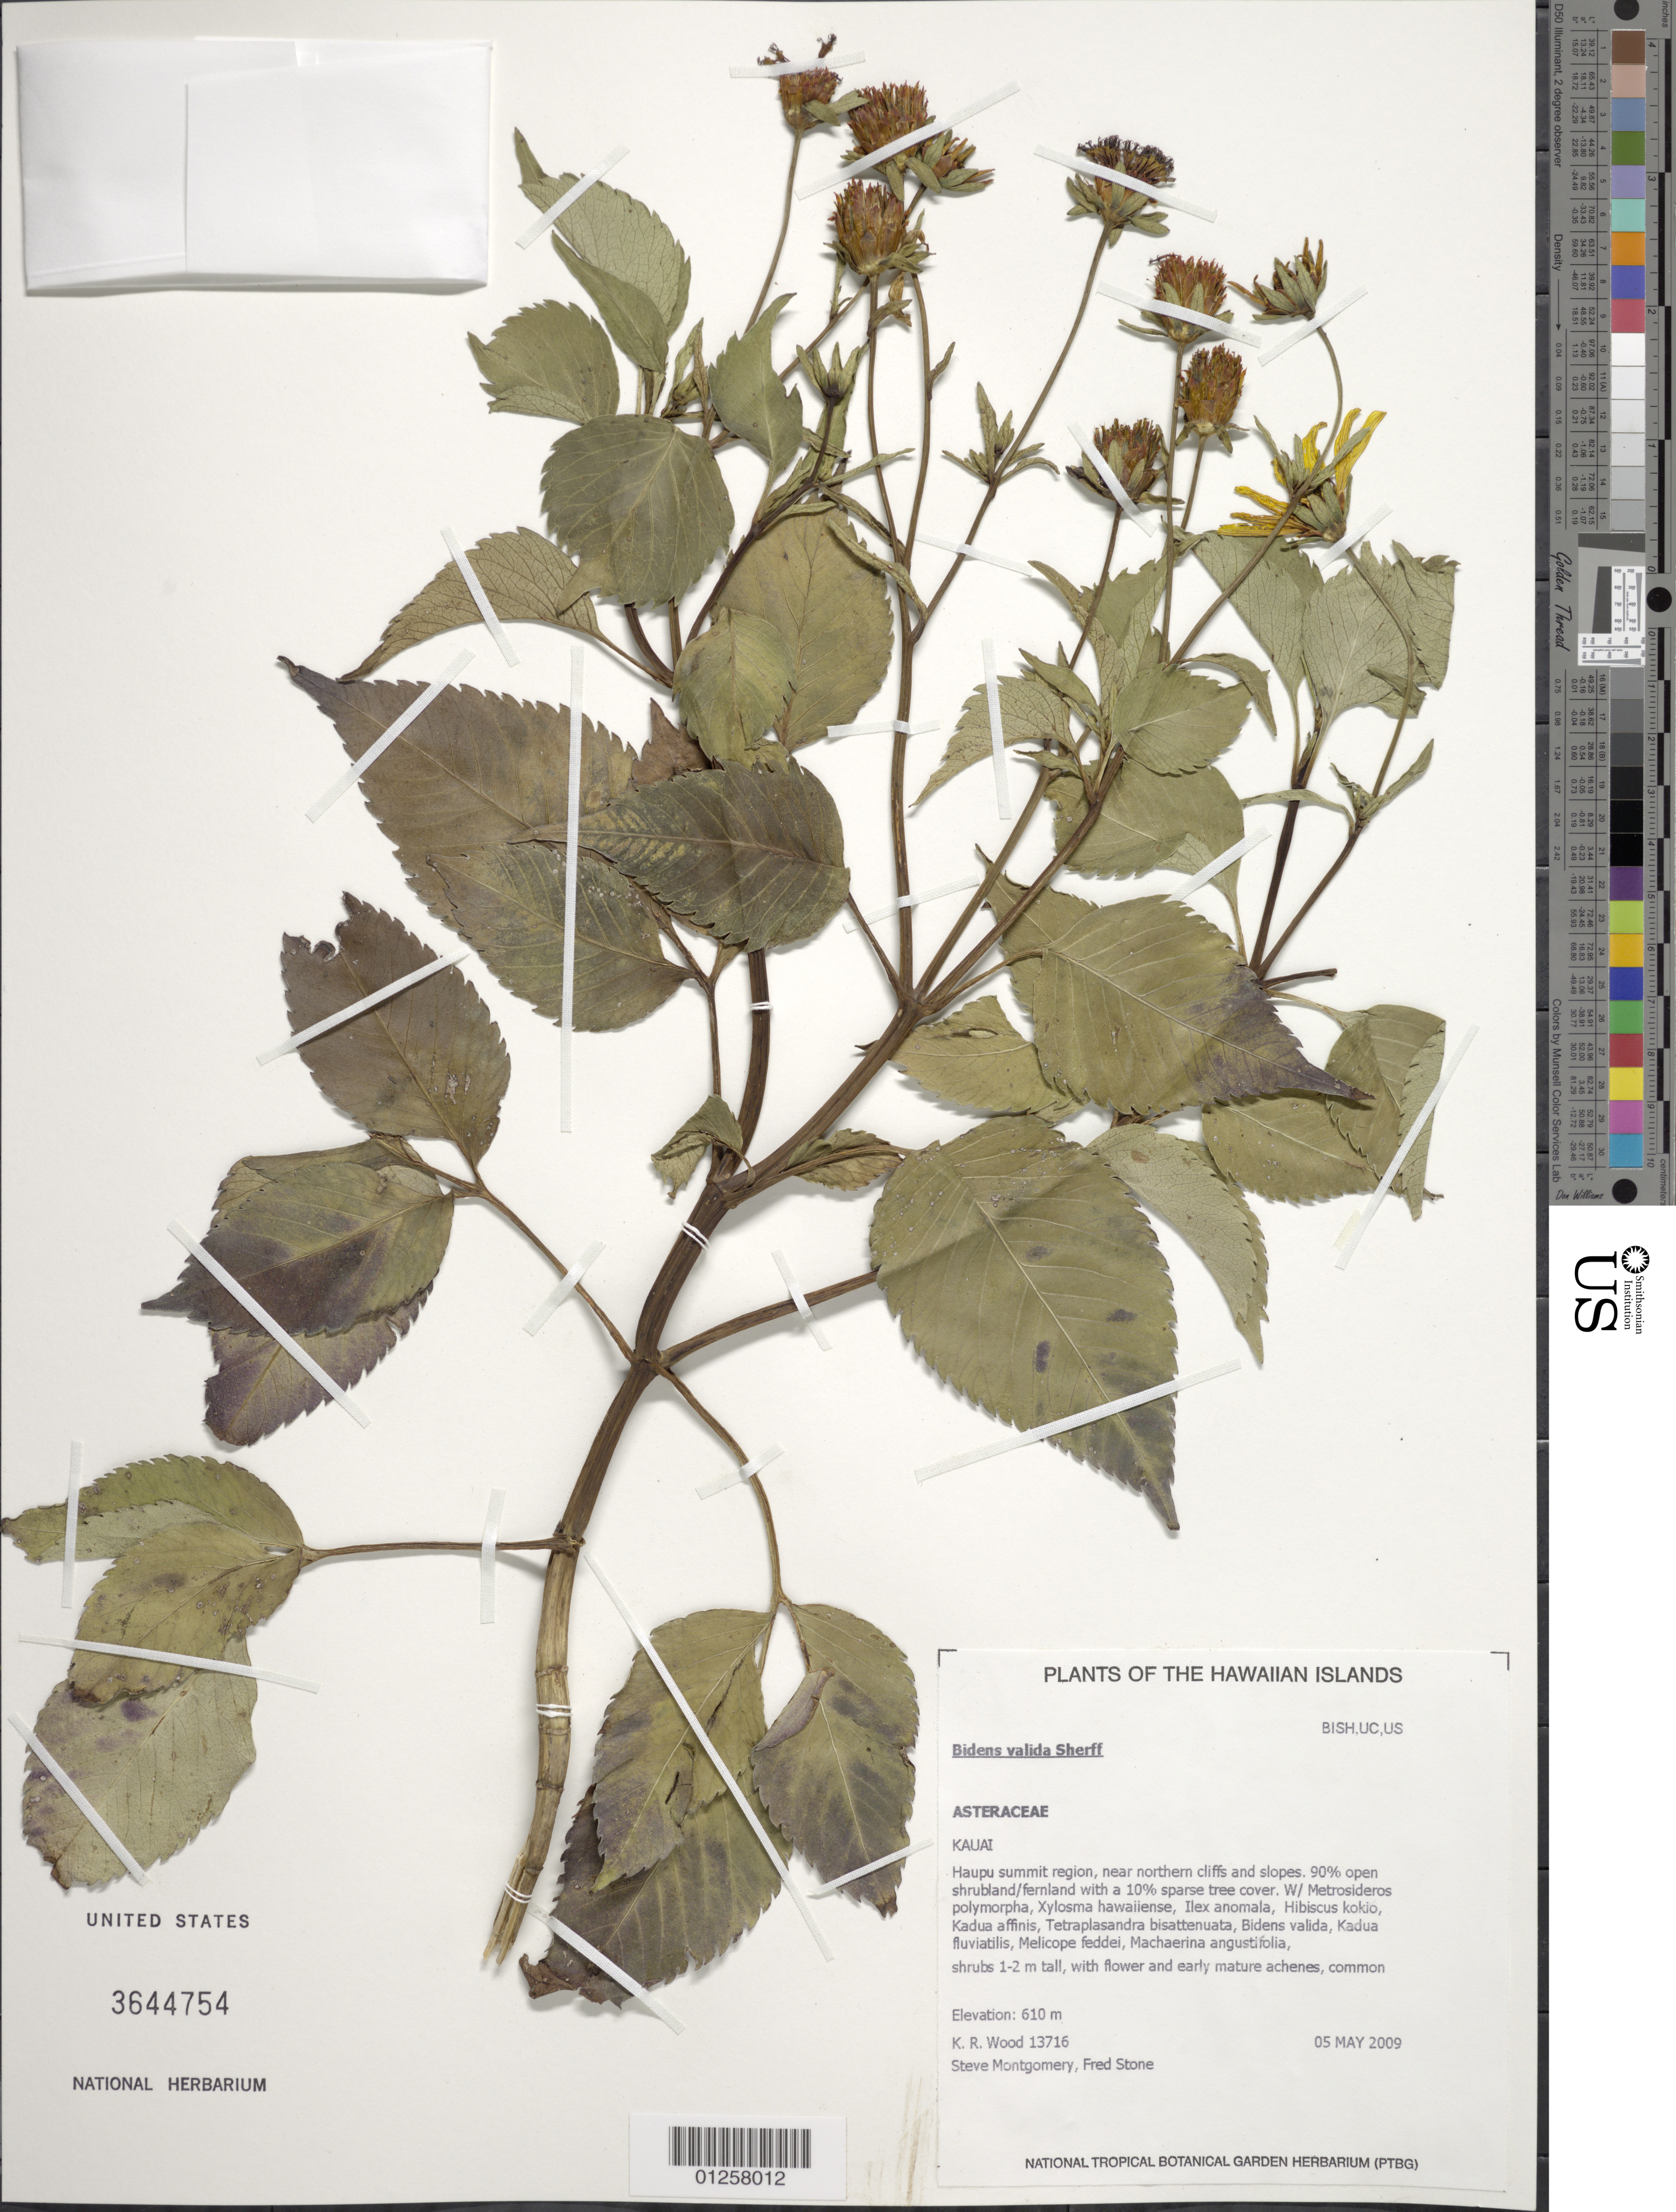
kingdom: Plantae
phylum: Tracheophyta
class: Magnoliopsida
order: Asterales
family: Asteraceae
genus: Bidens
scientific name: Bidens valida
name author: Sherff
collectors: K. R. Wood, S. Montgomery & F. Stone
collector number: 13716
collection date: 2009-05-05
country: United States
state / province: Hawaii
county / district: Kauai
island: Kaua'i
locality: Haupu summit region, near northern cliffs and slopes.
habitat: Near northern cliffs and slopes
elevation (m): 610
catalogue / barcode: US 3644754